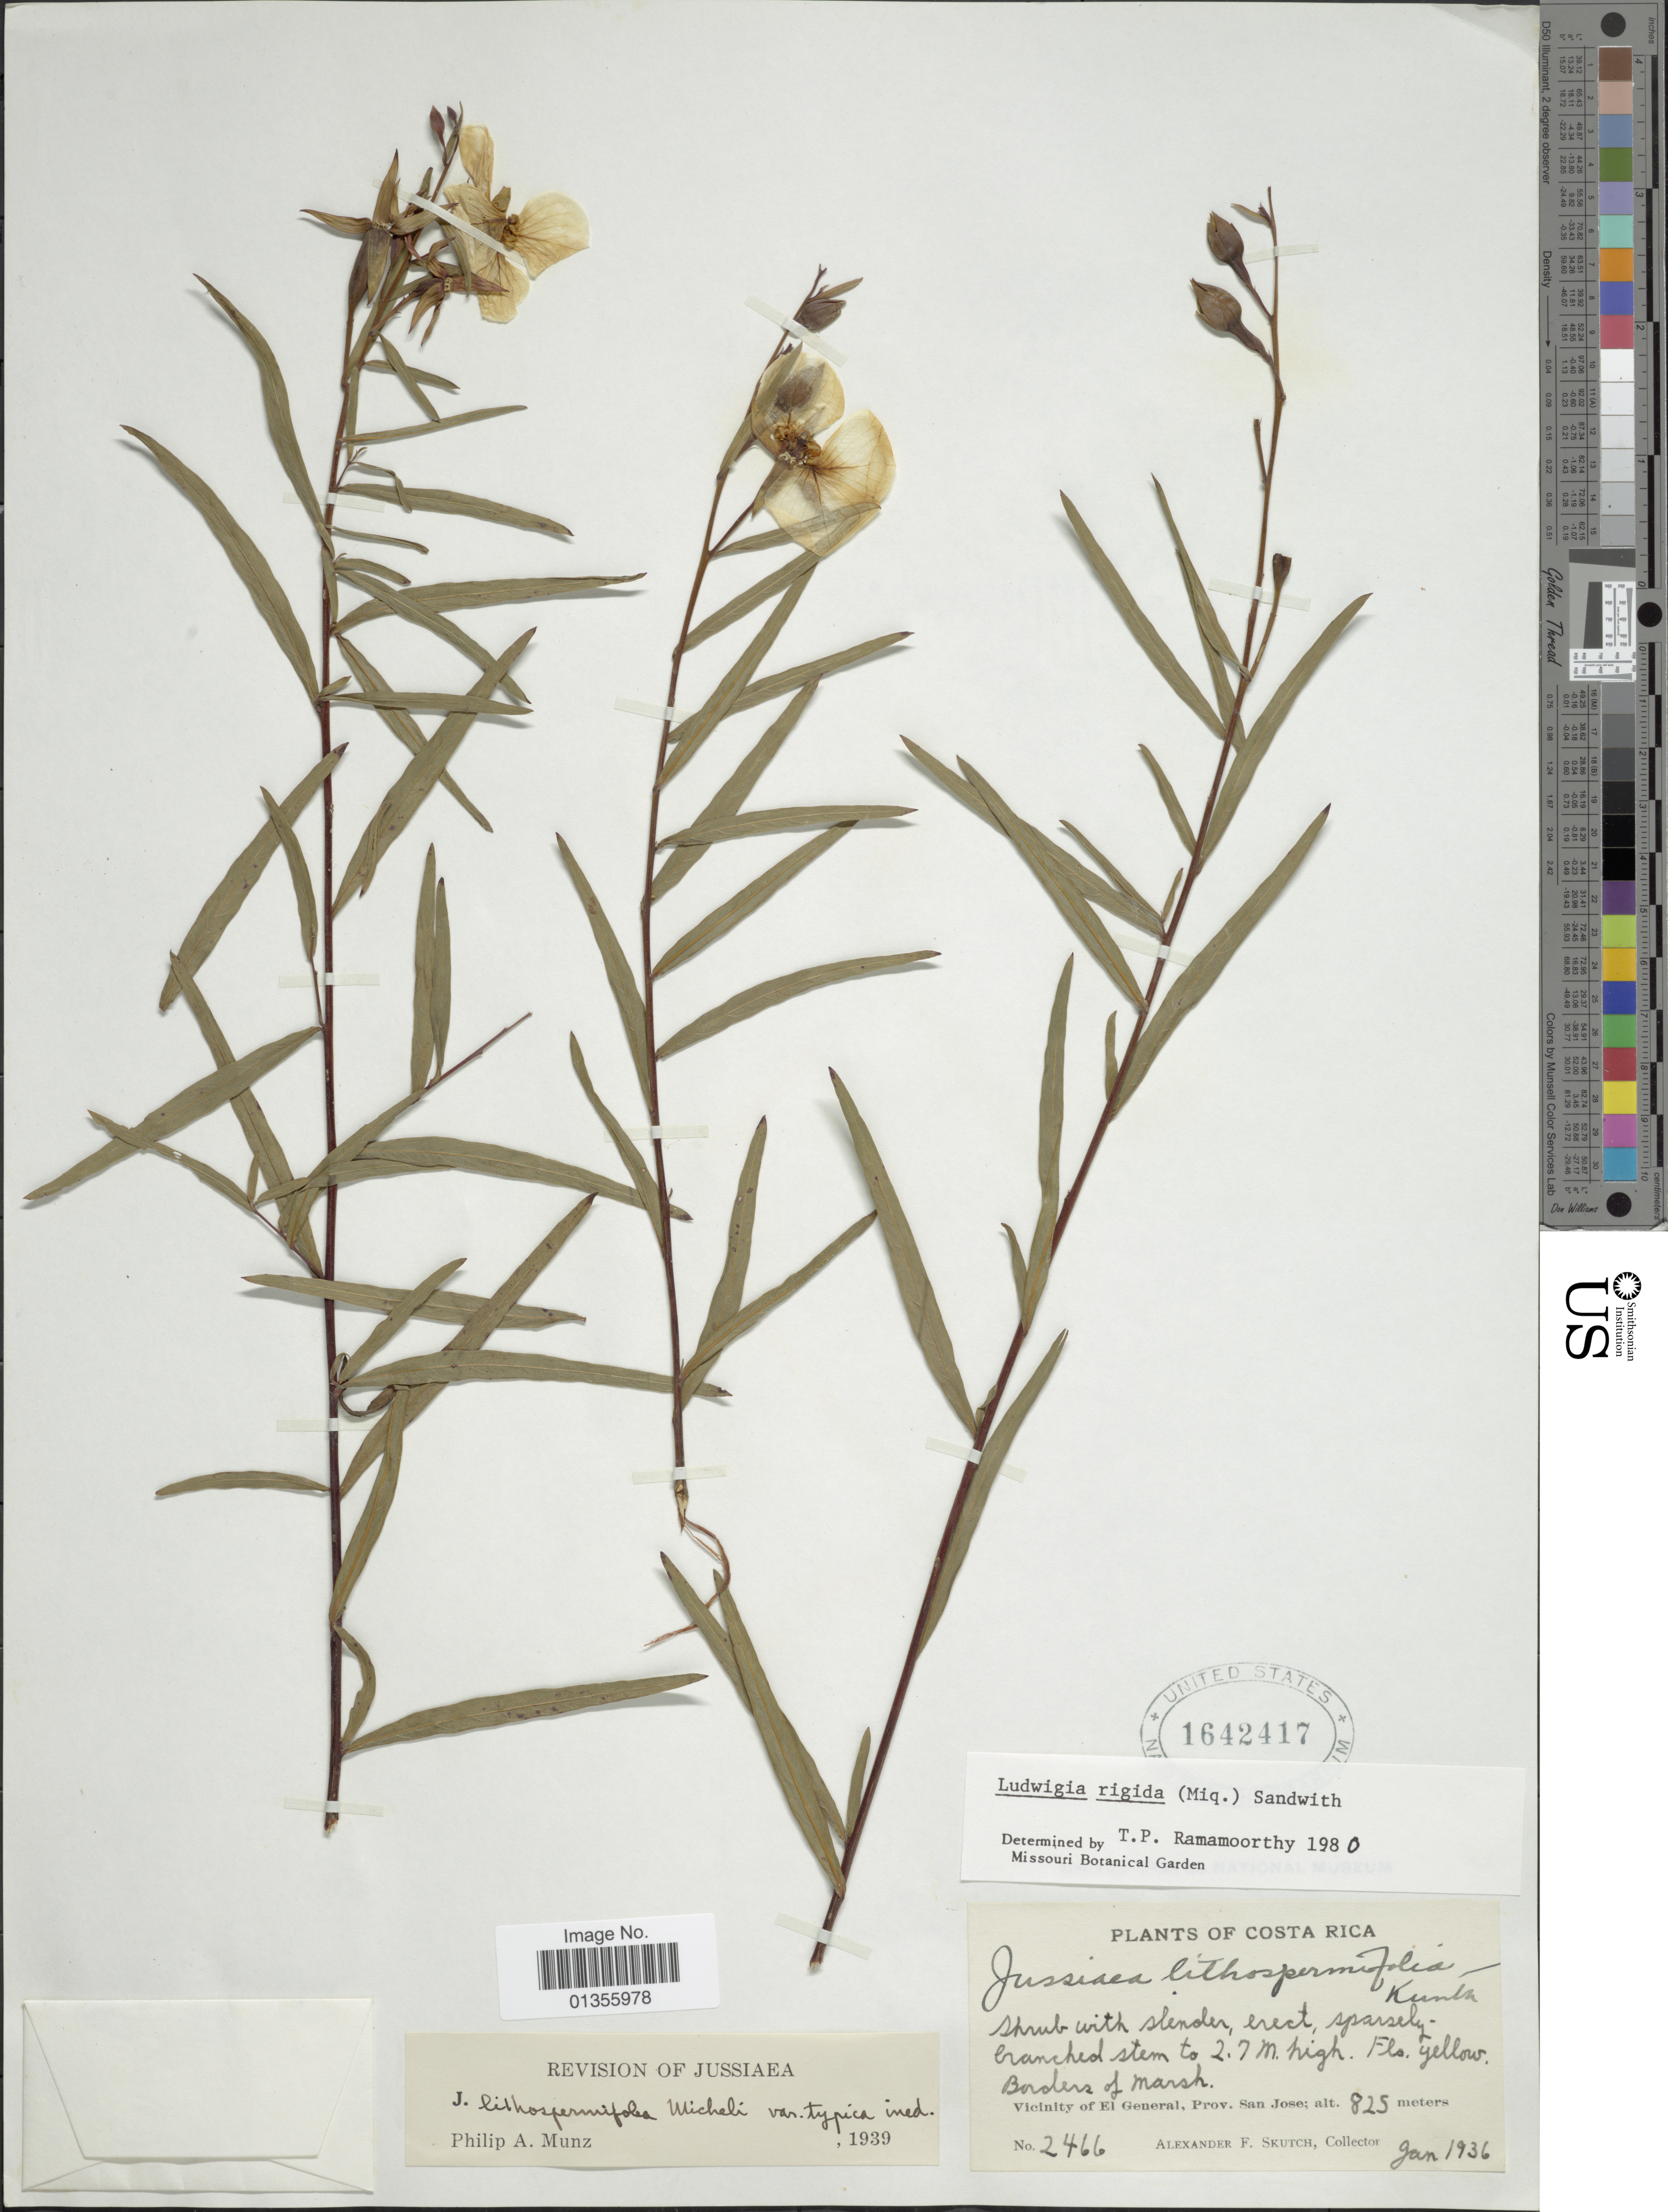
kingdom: Plantae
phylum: Tracheophyta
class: Magnoliopsida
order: Myrtales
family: Onagraceae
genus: Ludwigia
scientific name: Ludwigia rigida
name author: (Miq.) Sandwith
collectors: A. F. Skutch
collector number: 2466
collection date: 1936-01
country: Costa Rica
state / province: San José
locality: Vicinity of El General, Prov. San Jose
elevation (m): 825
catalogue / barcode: US 1642417